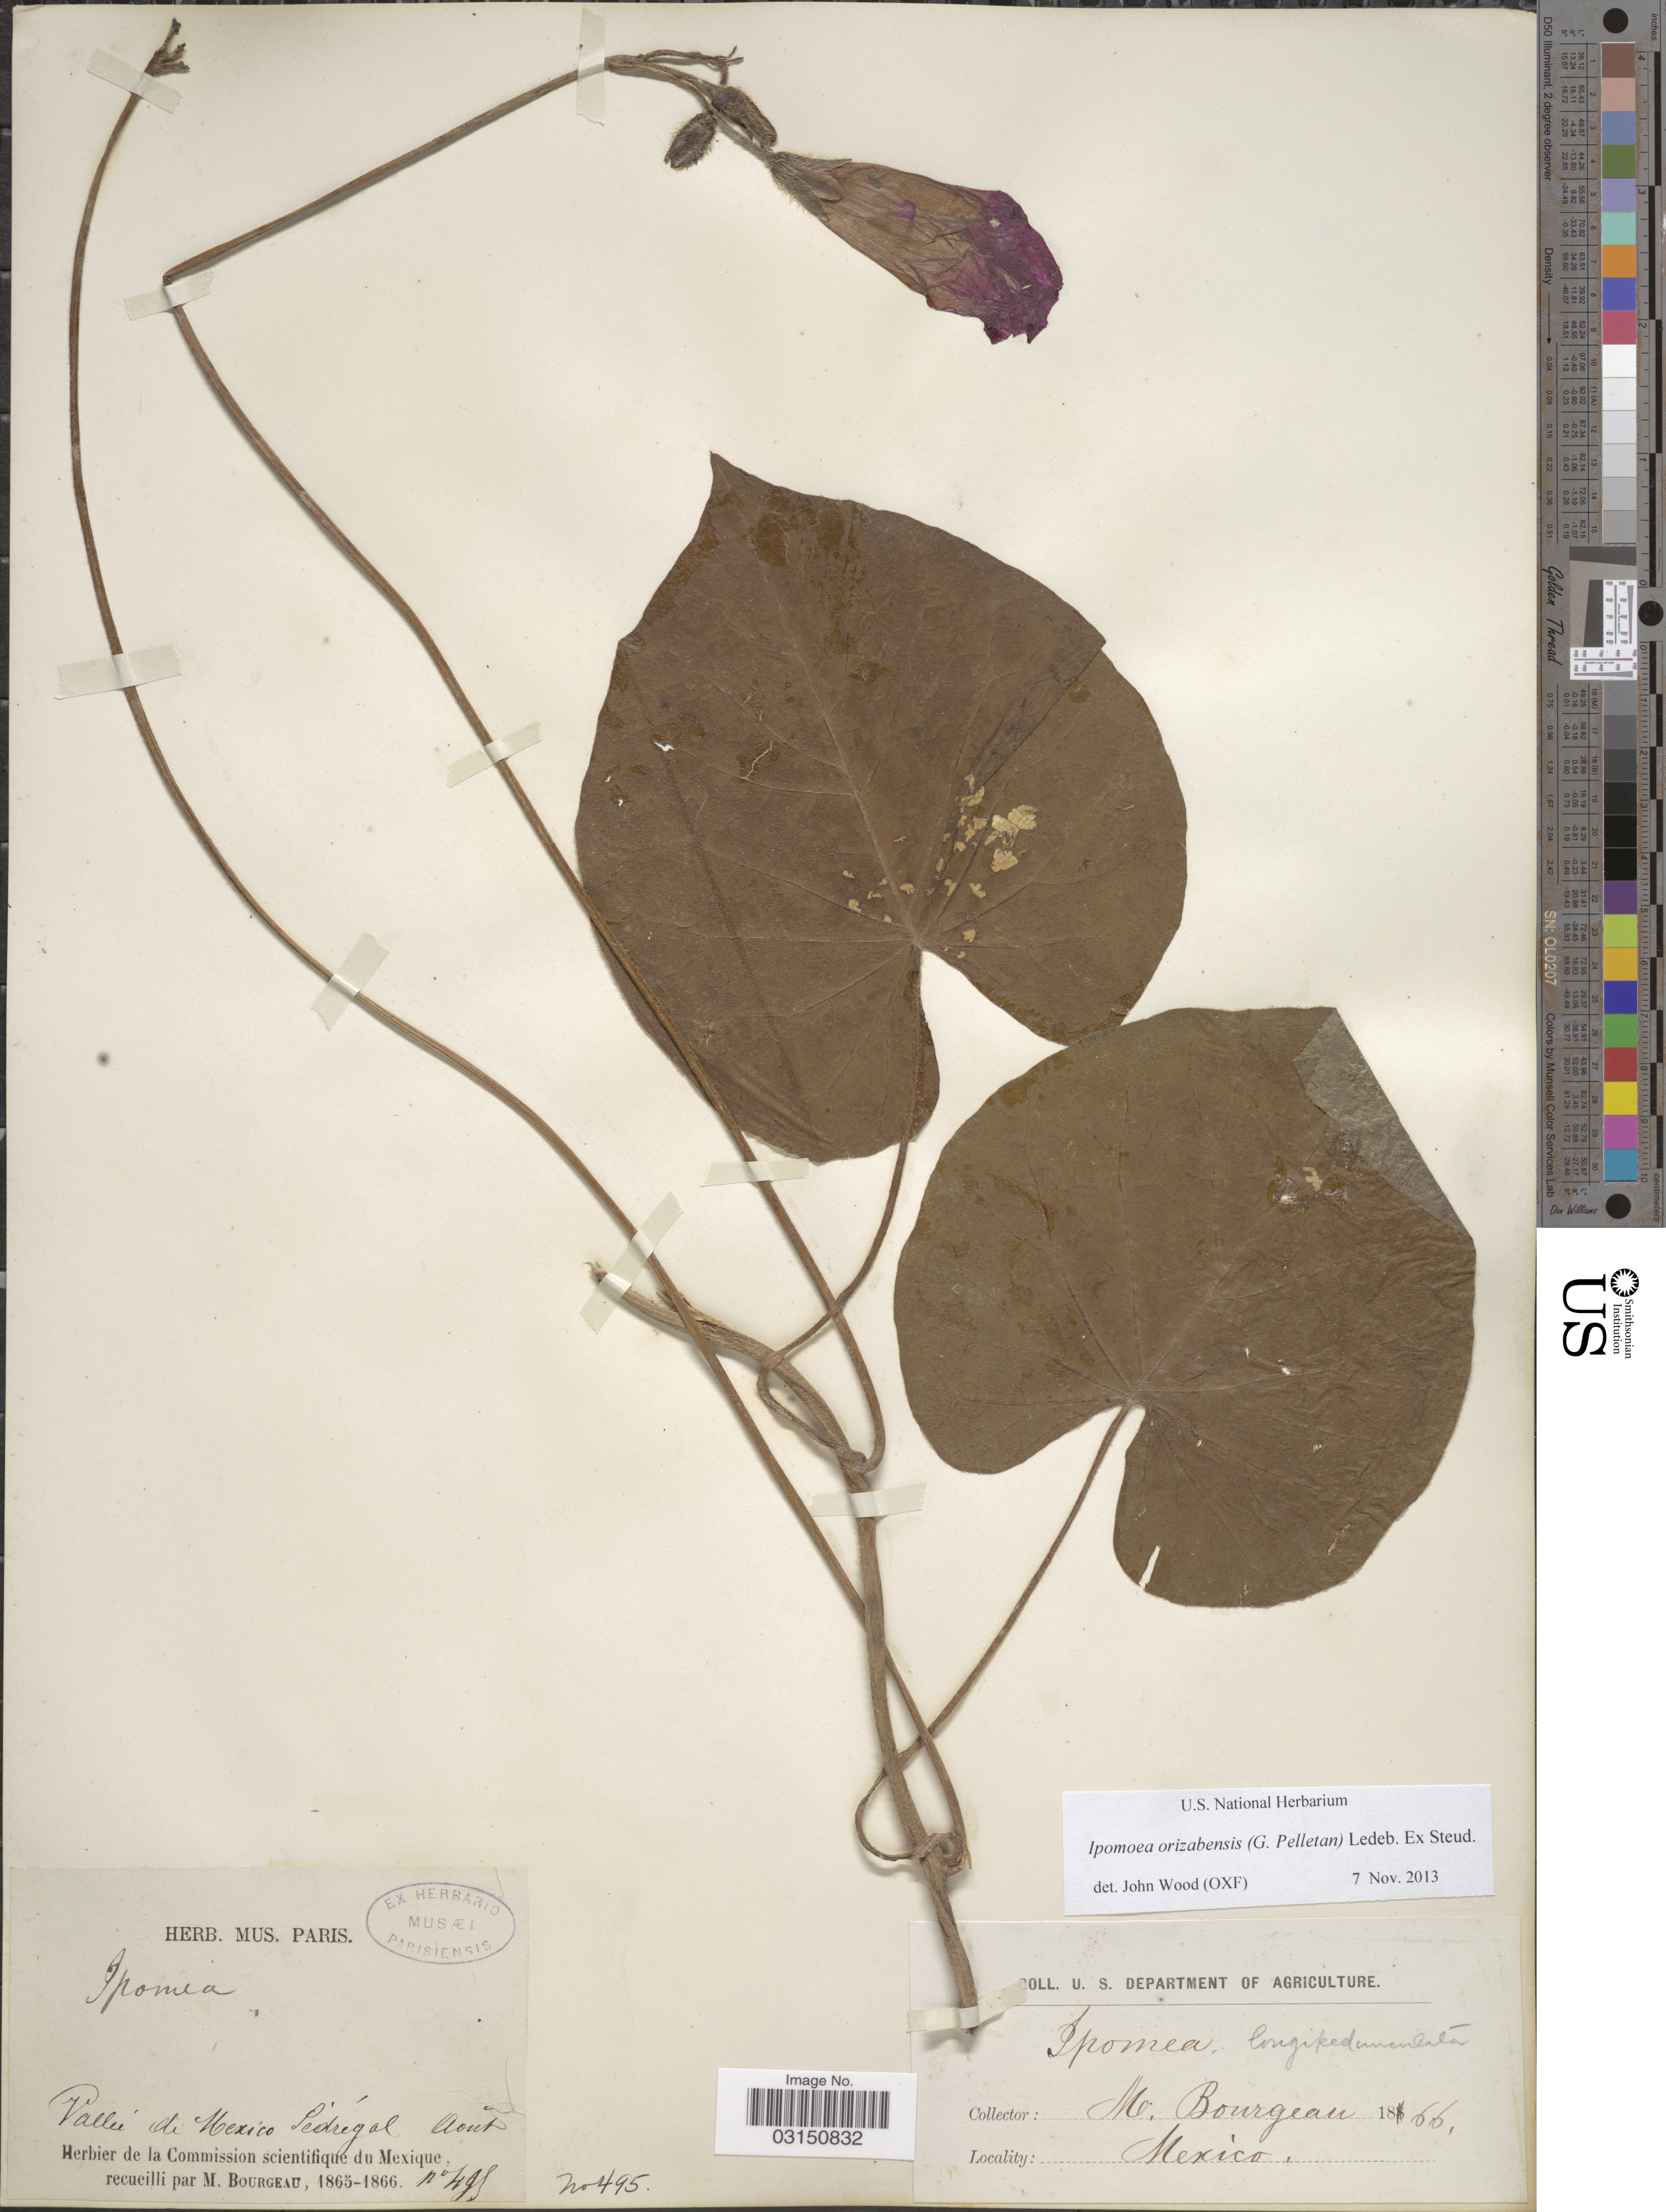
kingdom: Plantae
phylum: Tracheophyta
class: Magnoliopsida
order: Solanales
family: Convolvulaceae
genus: Ipomoea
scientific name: Ipomoea orizabensis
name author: (G. Pelletan) Ledeb. ex Steud.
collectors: M. Bourgeau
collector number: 495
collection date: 1866-08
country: Mexico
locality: Vallée de Mexico Pedrégal.